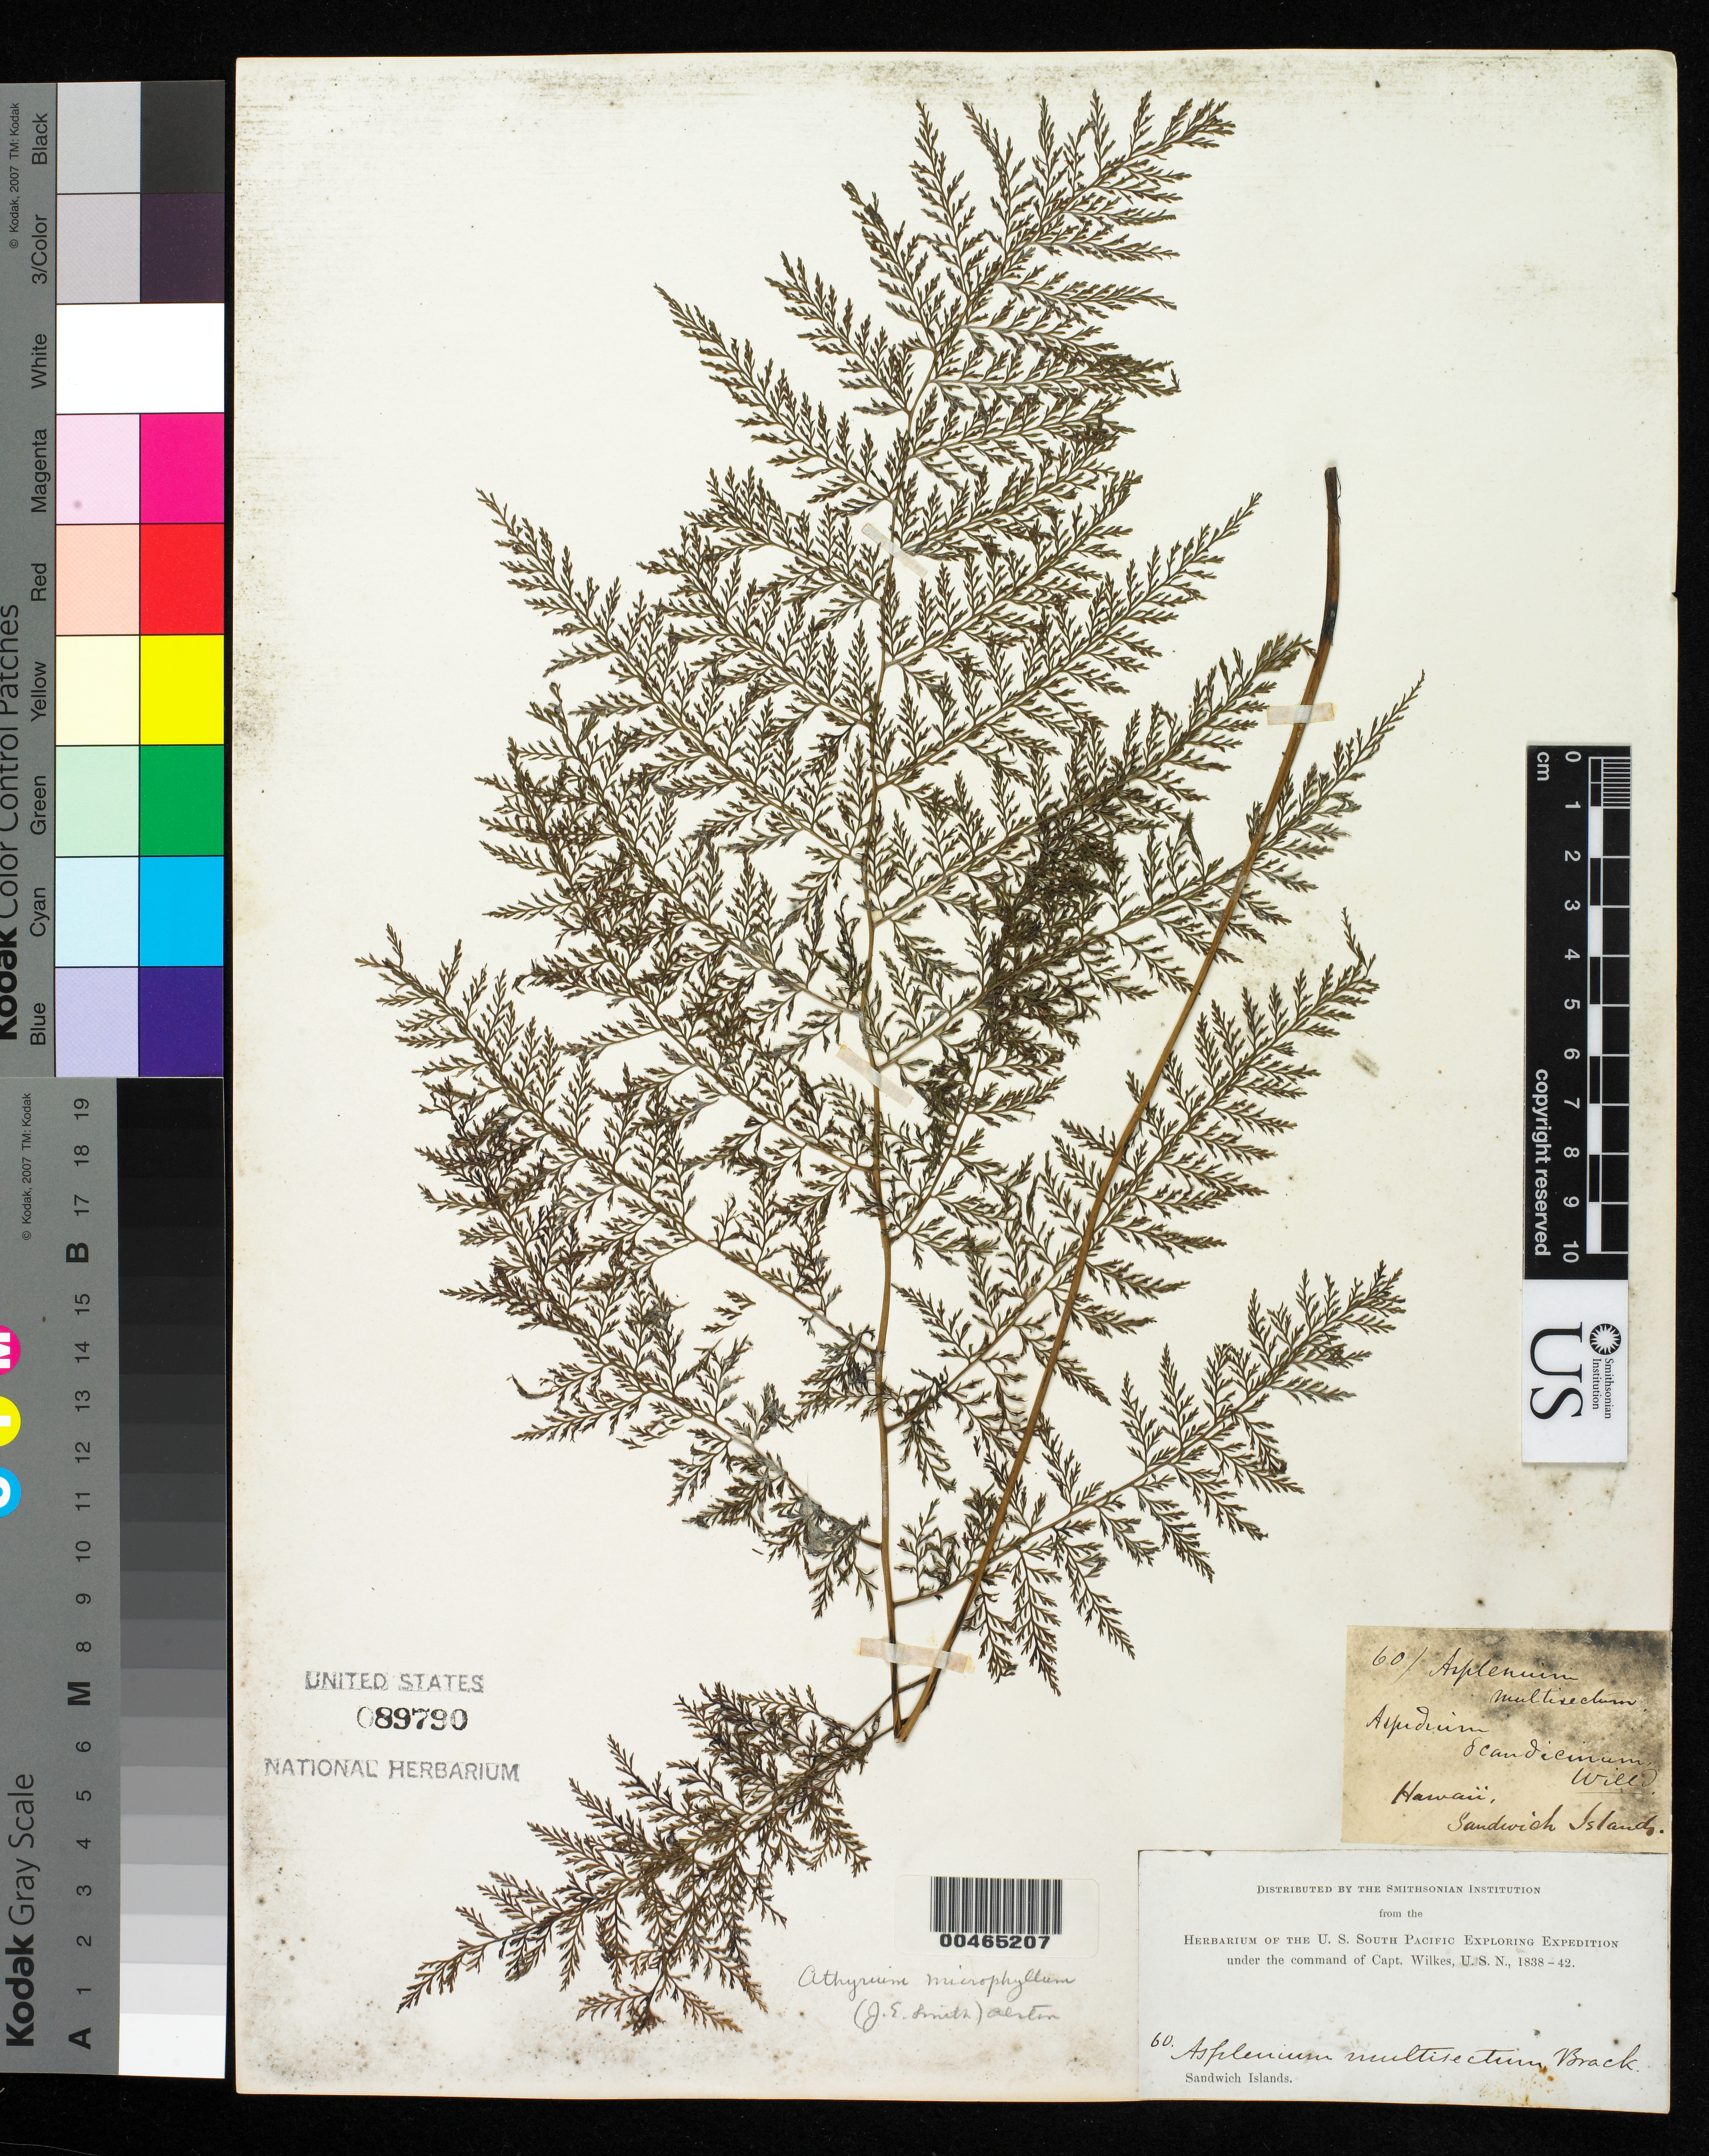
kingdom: Plantae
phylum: Tracheophyta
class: Polypodiopsida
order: Polypodiales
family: Athyriaceae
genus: Athyrium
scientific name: Athyrium microphyllum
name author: (Sm.) Alston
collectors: Wilkes Explor. Exped.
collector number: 60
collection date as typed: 1838 to -- --- 1842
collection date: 1838/1842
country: United States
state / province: Hawaii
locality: Sandwich Islands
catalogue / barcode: US 89790